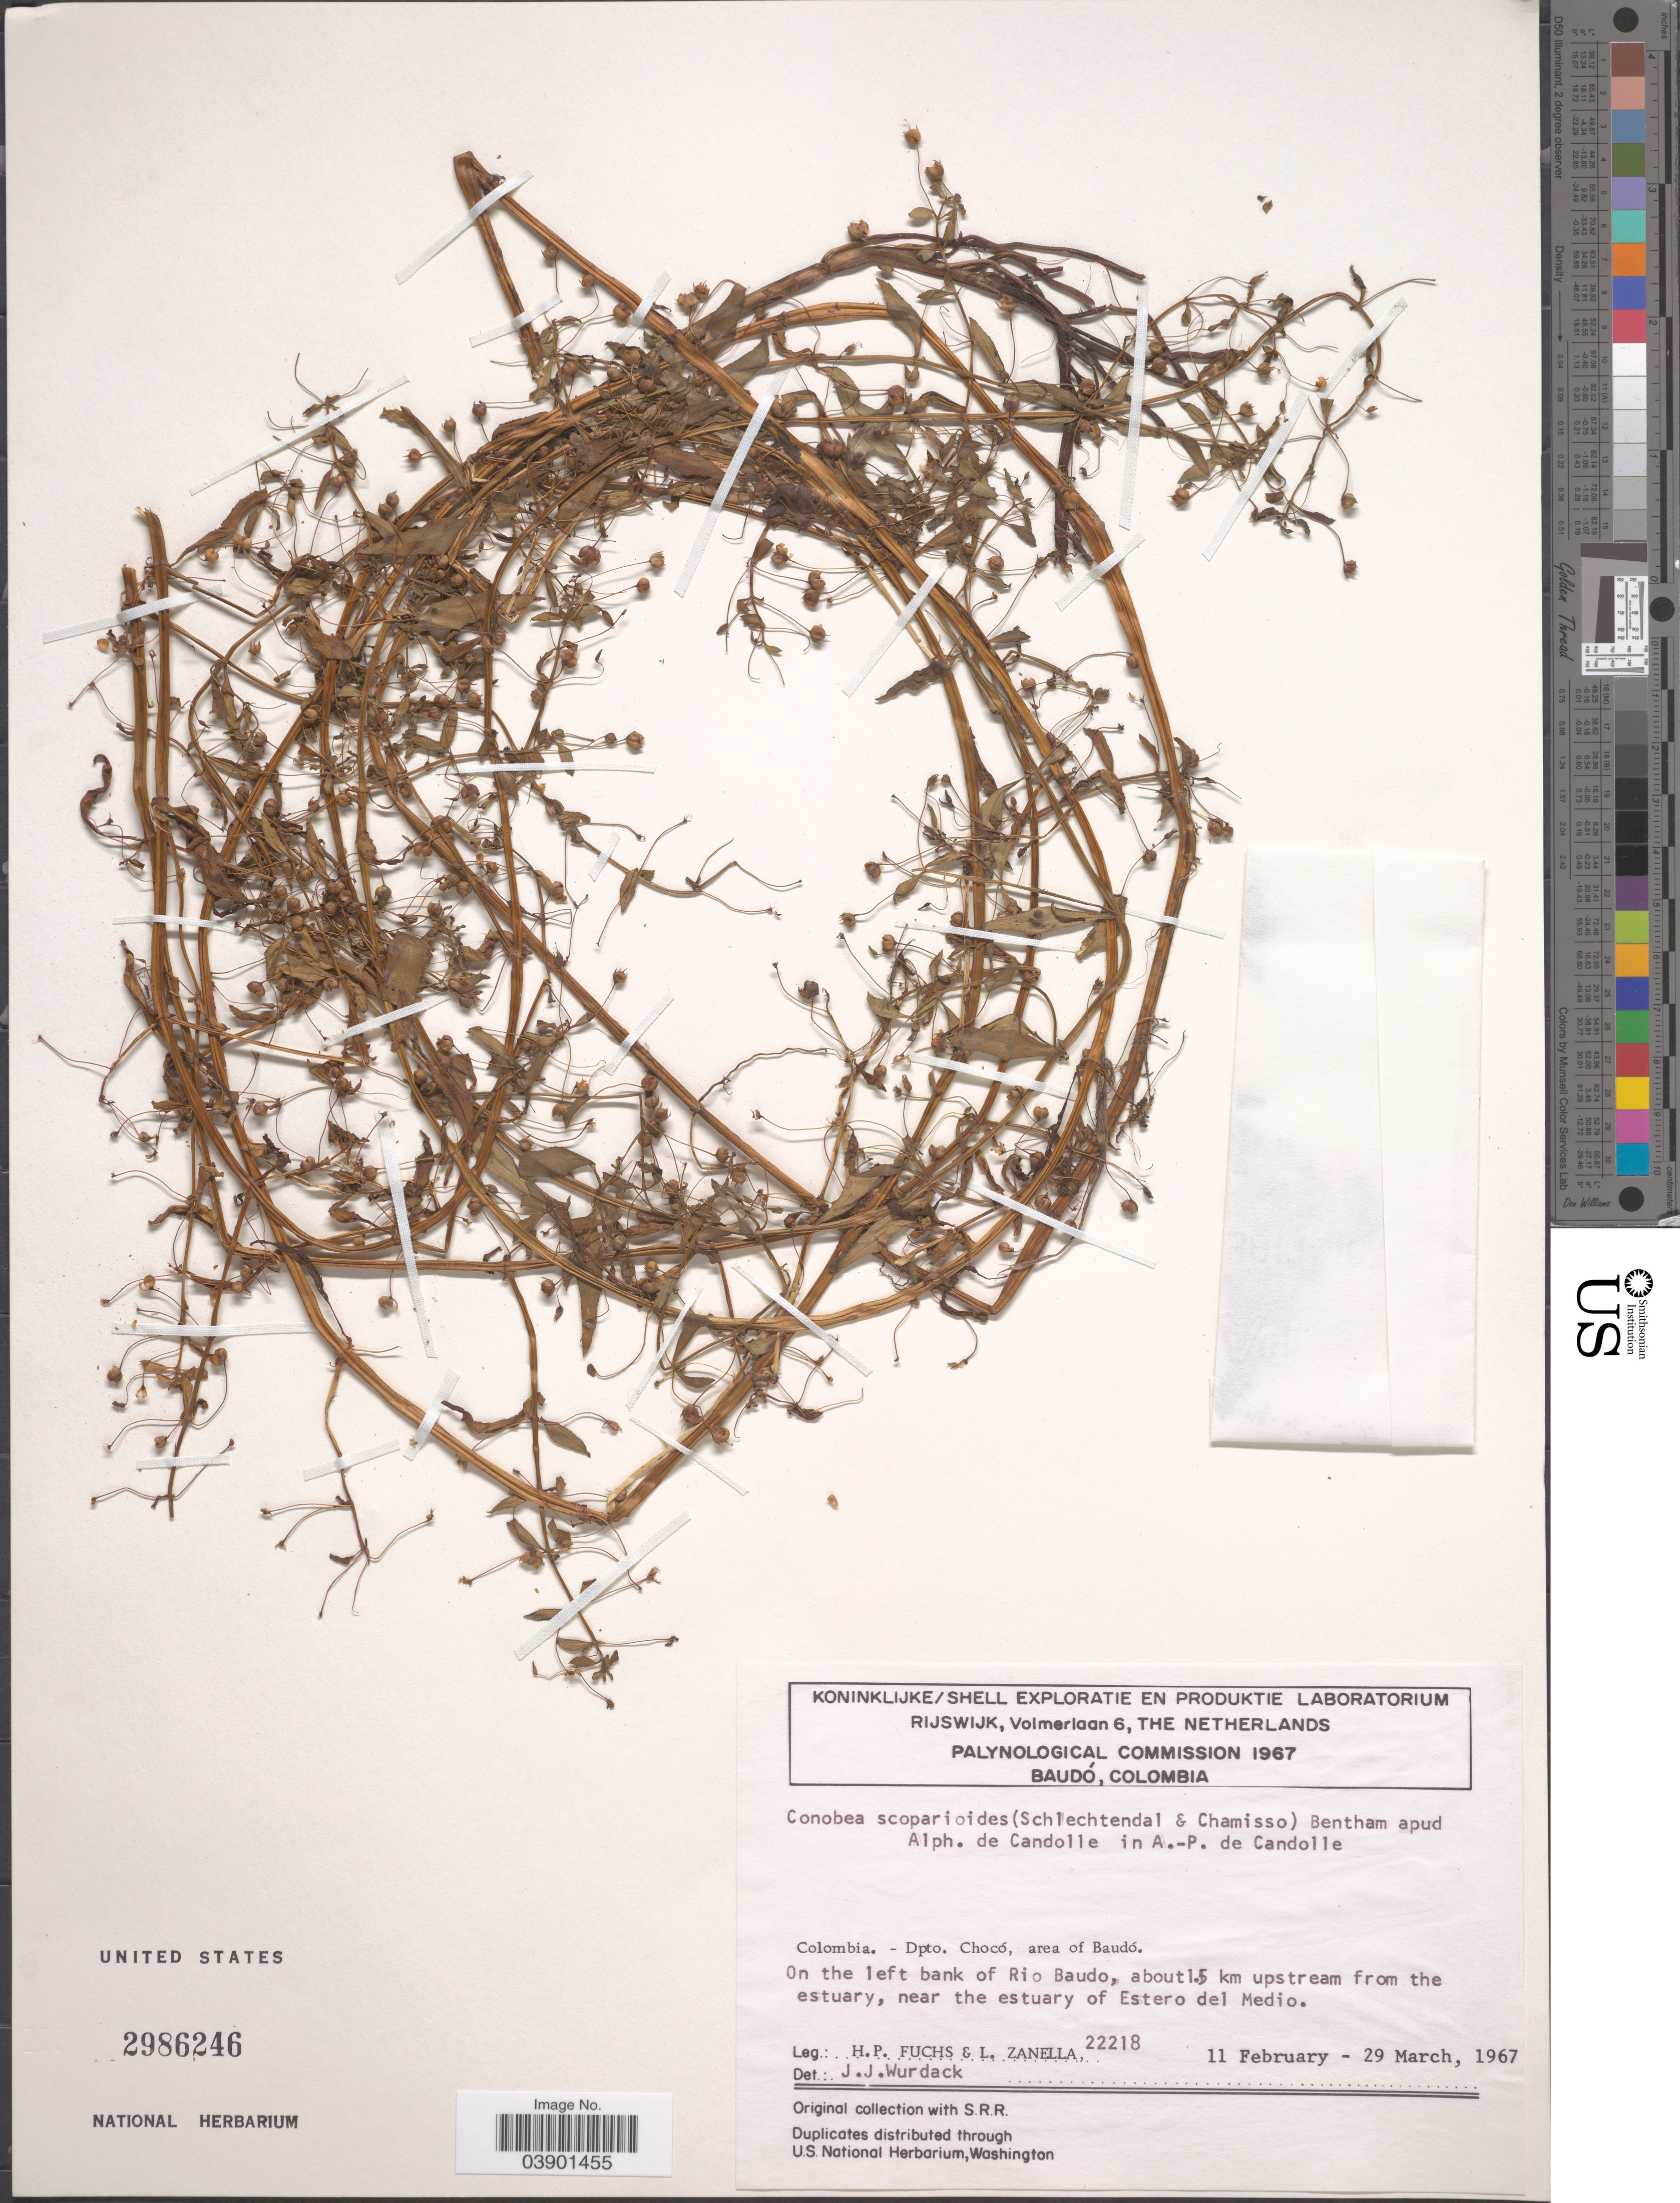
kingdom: Plantae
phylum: Tracheophyta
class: Magnoliopsida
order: Lamiales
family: Plantaginaceae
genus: Conobea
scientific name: Conobea scoparioides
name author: (Cham. & Schltdl.) Benth.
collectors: H. P. Fuchs & L. Zanella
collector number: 22218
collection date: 1967-02-11/1967-03-29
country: Colombia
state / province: Chocó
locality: Dpto. Chocó, area of Baudó. On the left bank of Rio Baudo, about 1.5 km upstream from the estuary, near the estuary of Estero del Medio.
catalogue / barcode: US 2986246